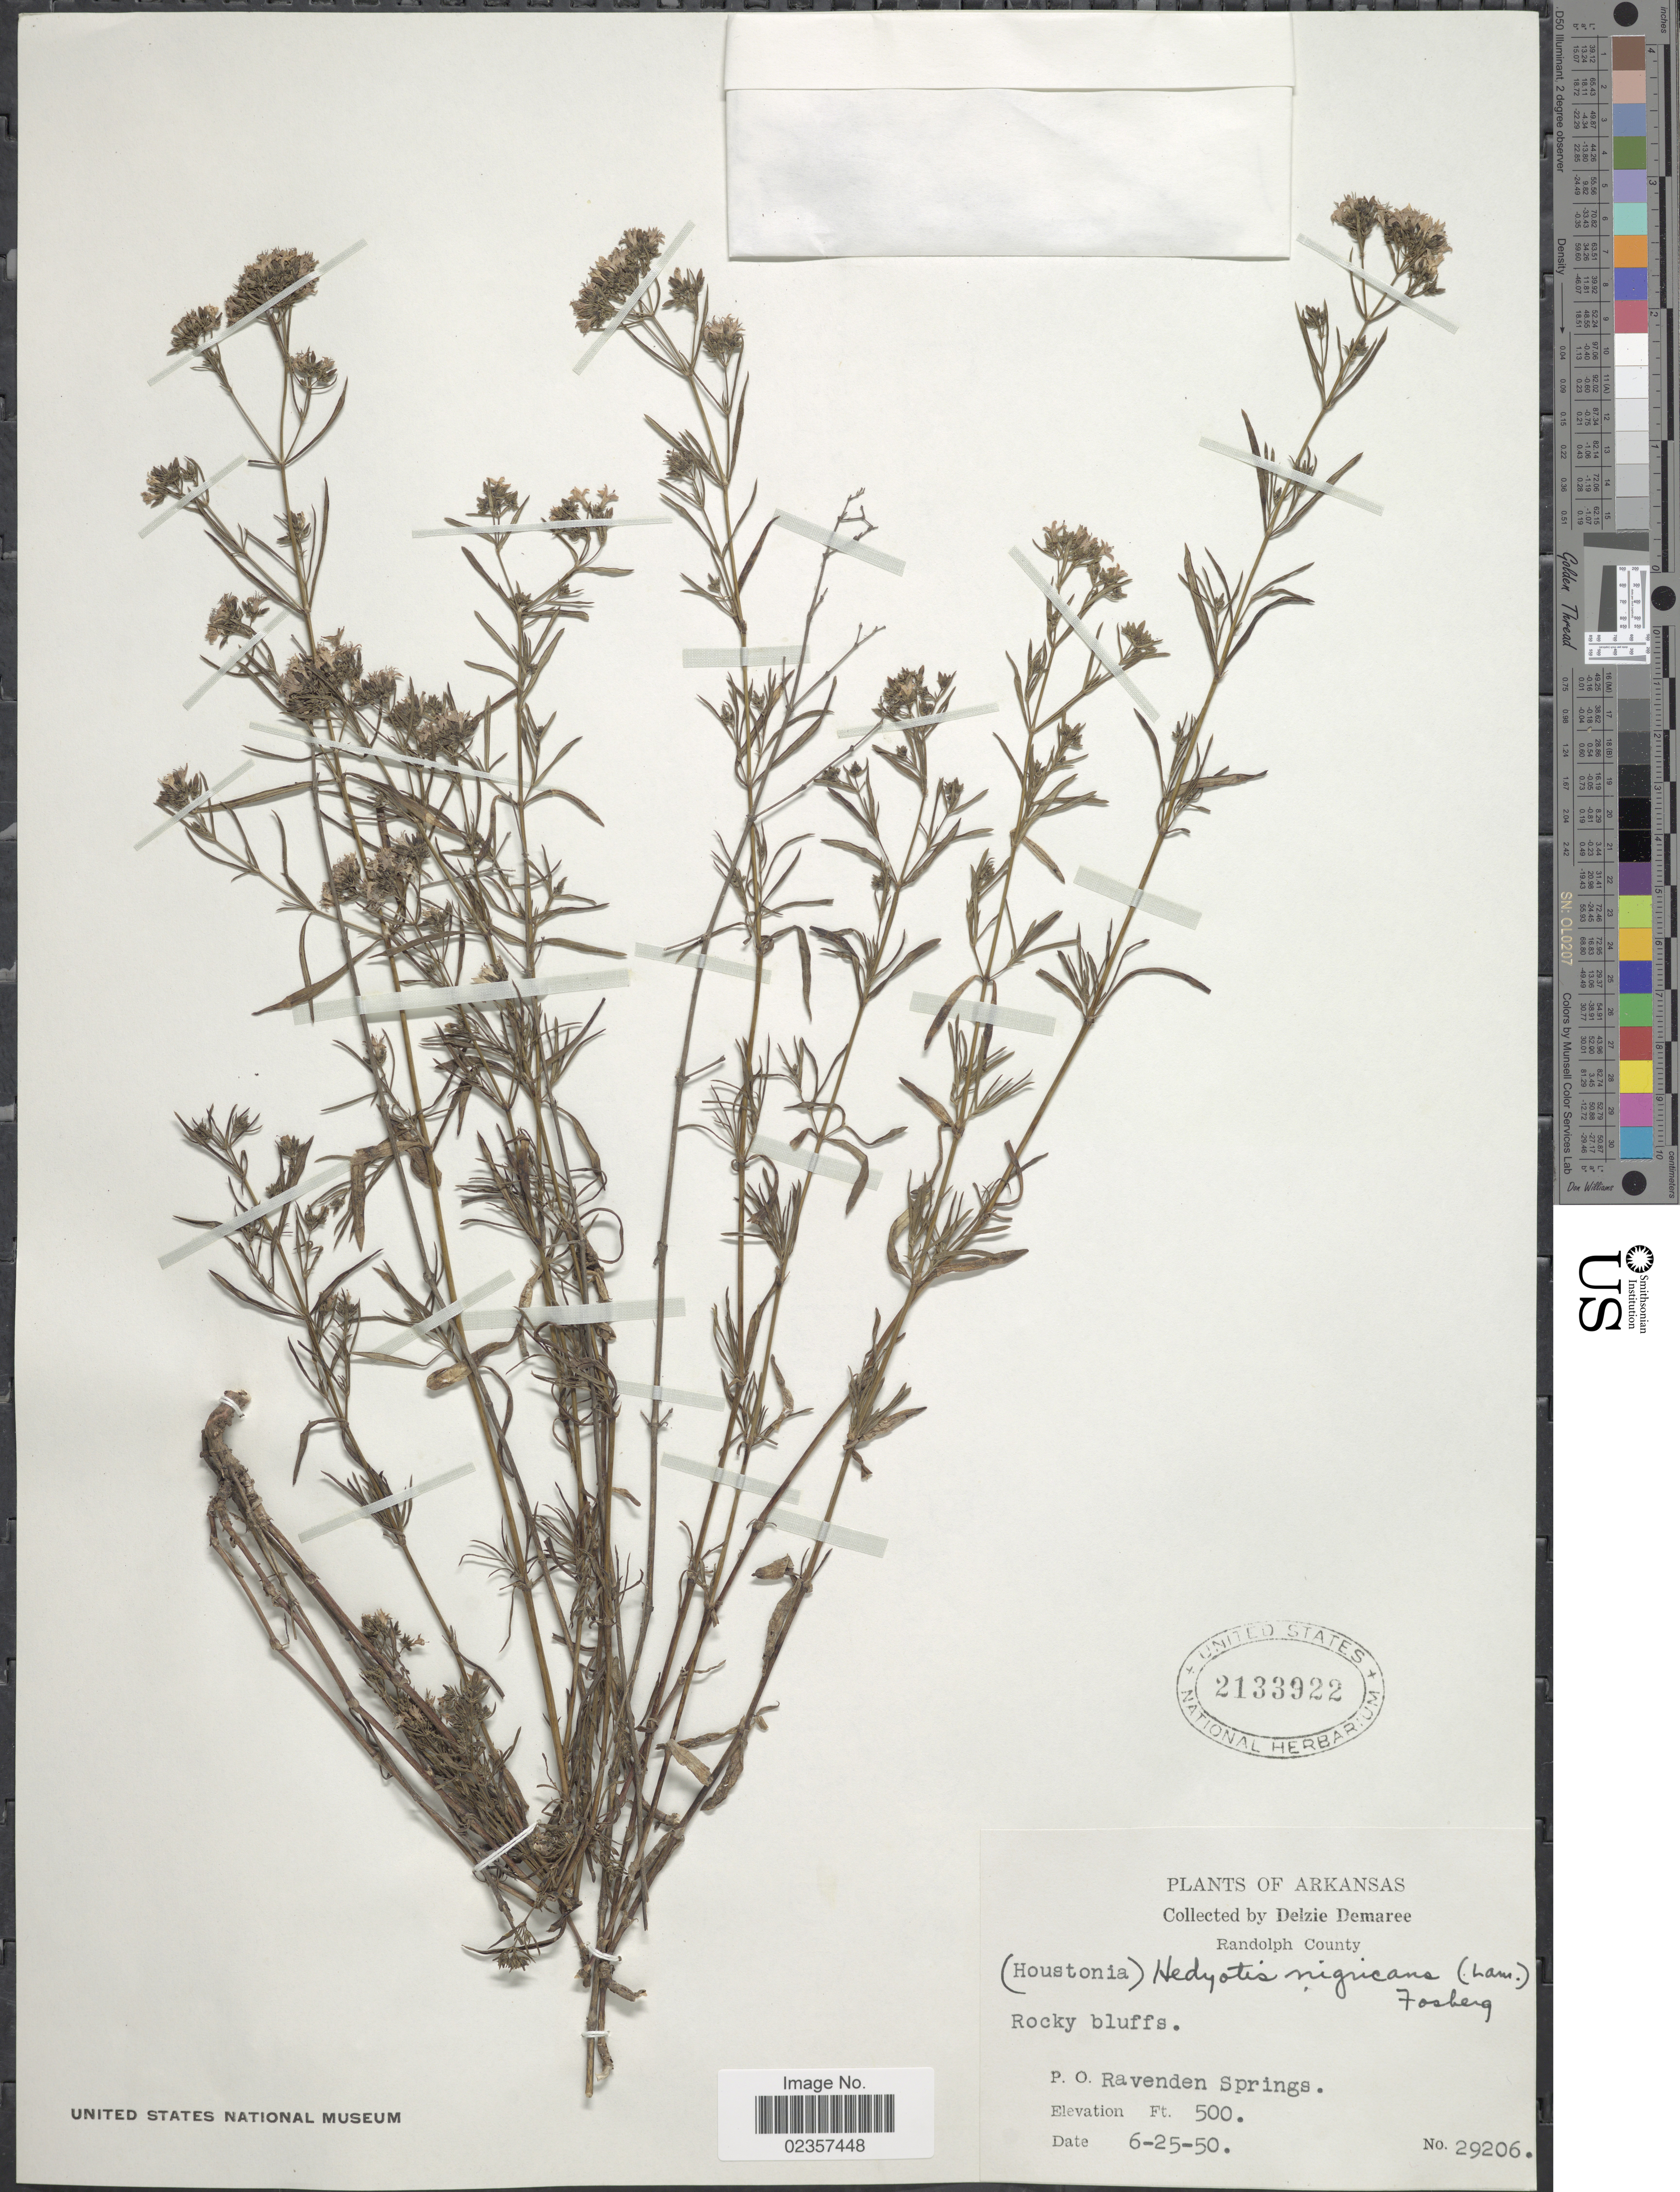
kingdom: Plantae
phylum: Tracheophyta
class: Magnoliopsida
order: Gentianales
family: Rubiaceae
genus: Houstonia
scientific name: Houstonia nigricans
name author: (Lam.) Fernald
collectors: D. Demaree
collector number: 29206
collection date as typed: Transcribed d/m/y: 25/6/50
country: United States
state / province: Arkansas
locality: Randolph County. P. O. Ravenden Springs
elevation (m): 152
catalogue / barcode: US 2133922